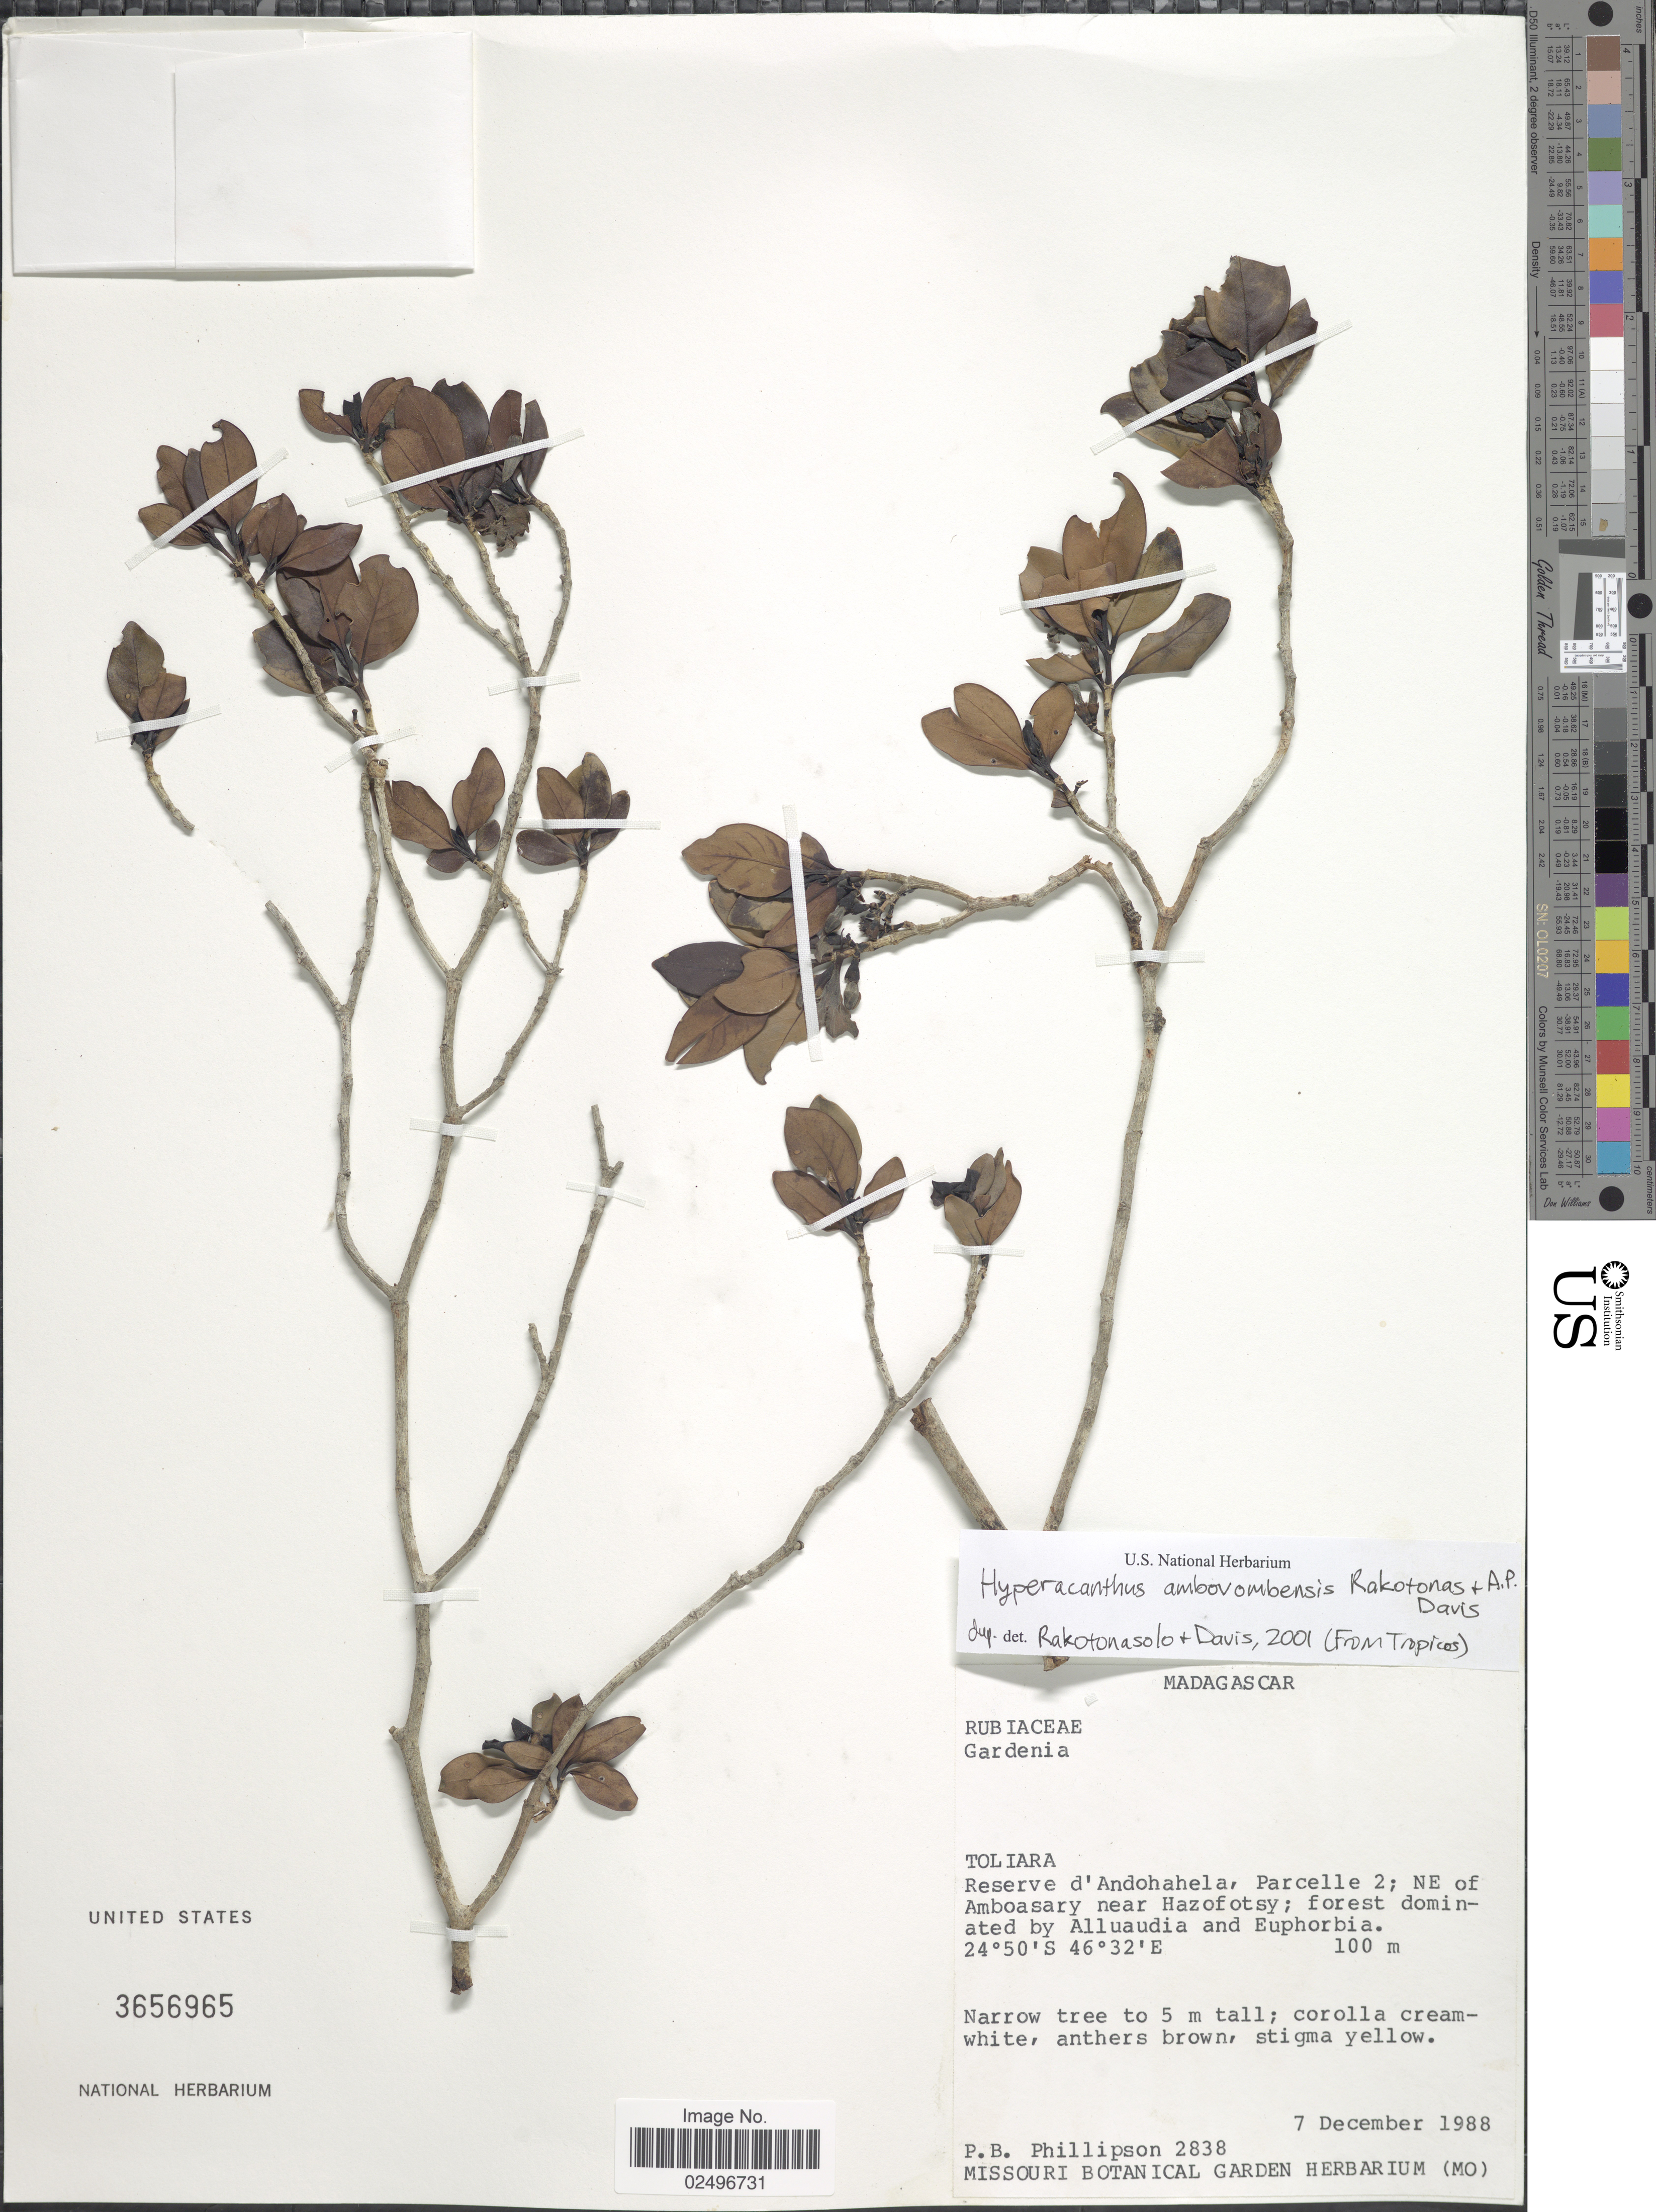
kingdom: Plantae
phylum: Tracheophyta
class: Magnoliopsida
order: Gentianales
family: Rubiaceae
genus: Hyperacanthus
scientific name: Hyperacanthus ambovombensis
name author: Rakotonas. & A.P. Davis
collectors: P. B. Phillipson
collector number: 2838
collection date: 1988-12-07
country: Madagascar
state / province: Anosy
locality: Reserve d'Andohahela, parcelle 2; Ne of Amboasary near Hazofotsy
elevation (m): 100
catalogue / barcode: US 3656965